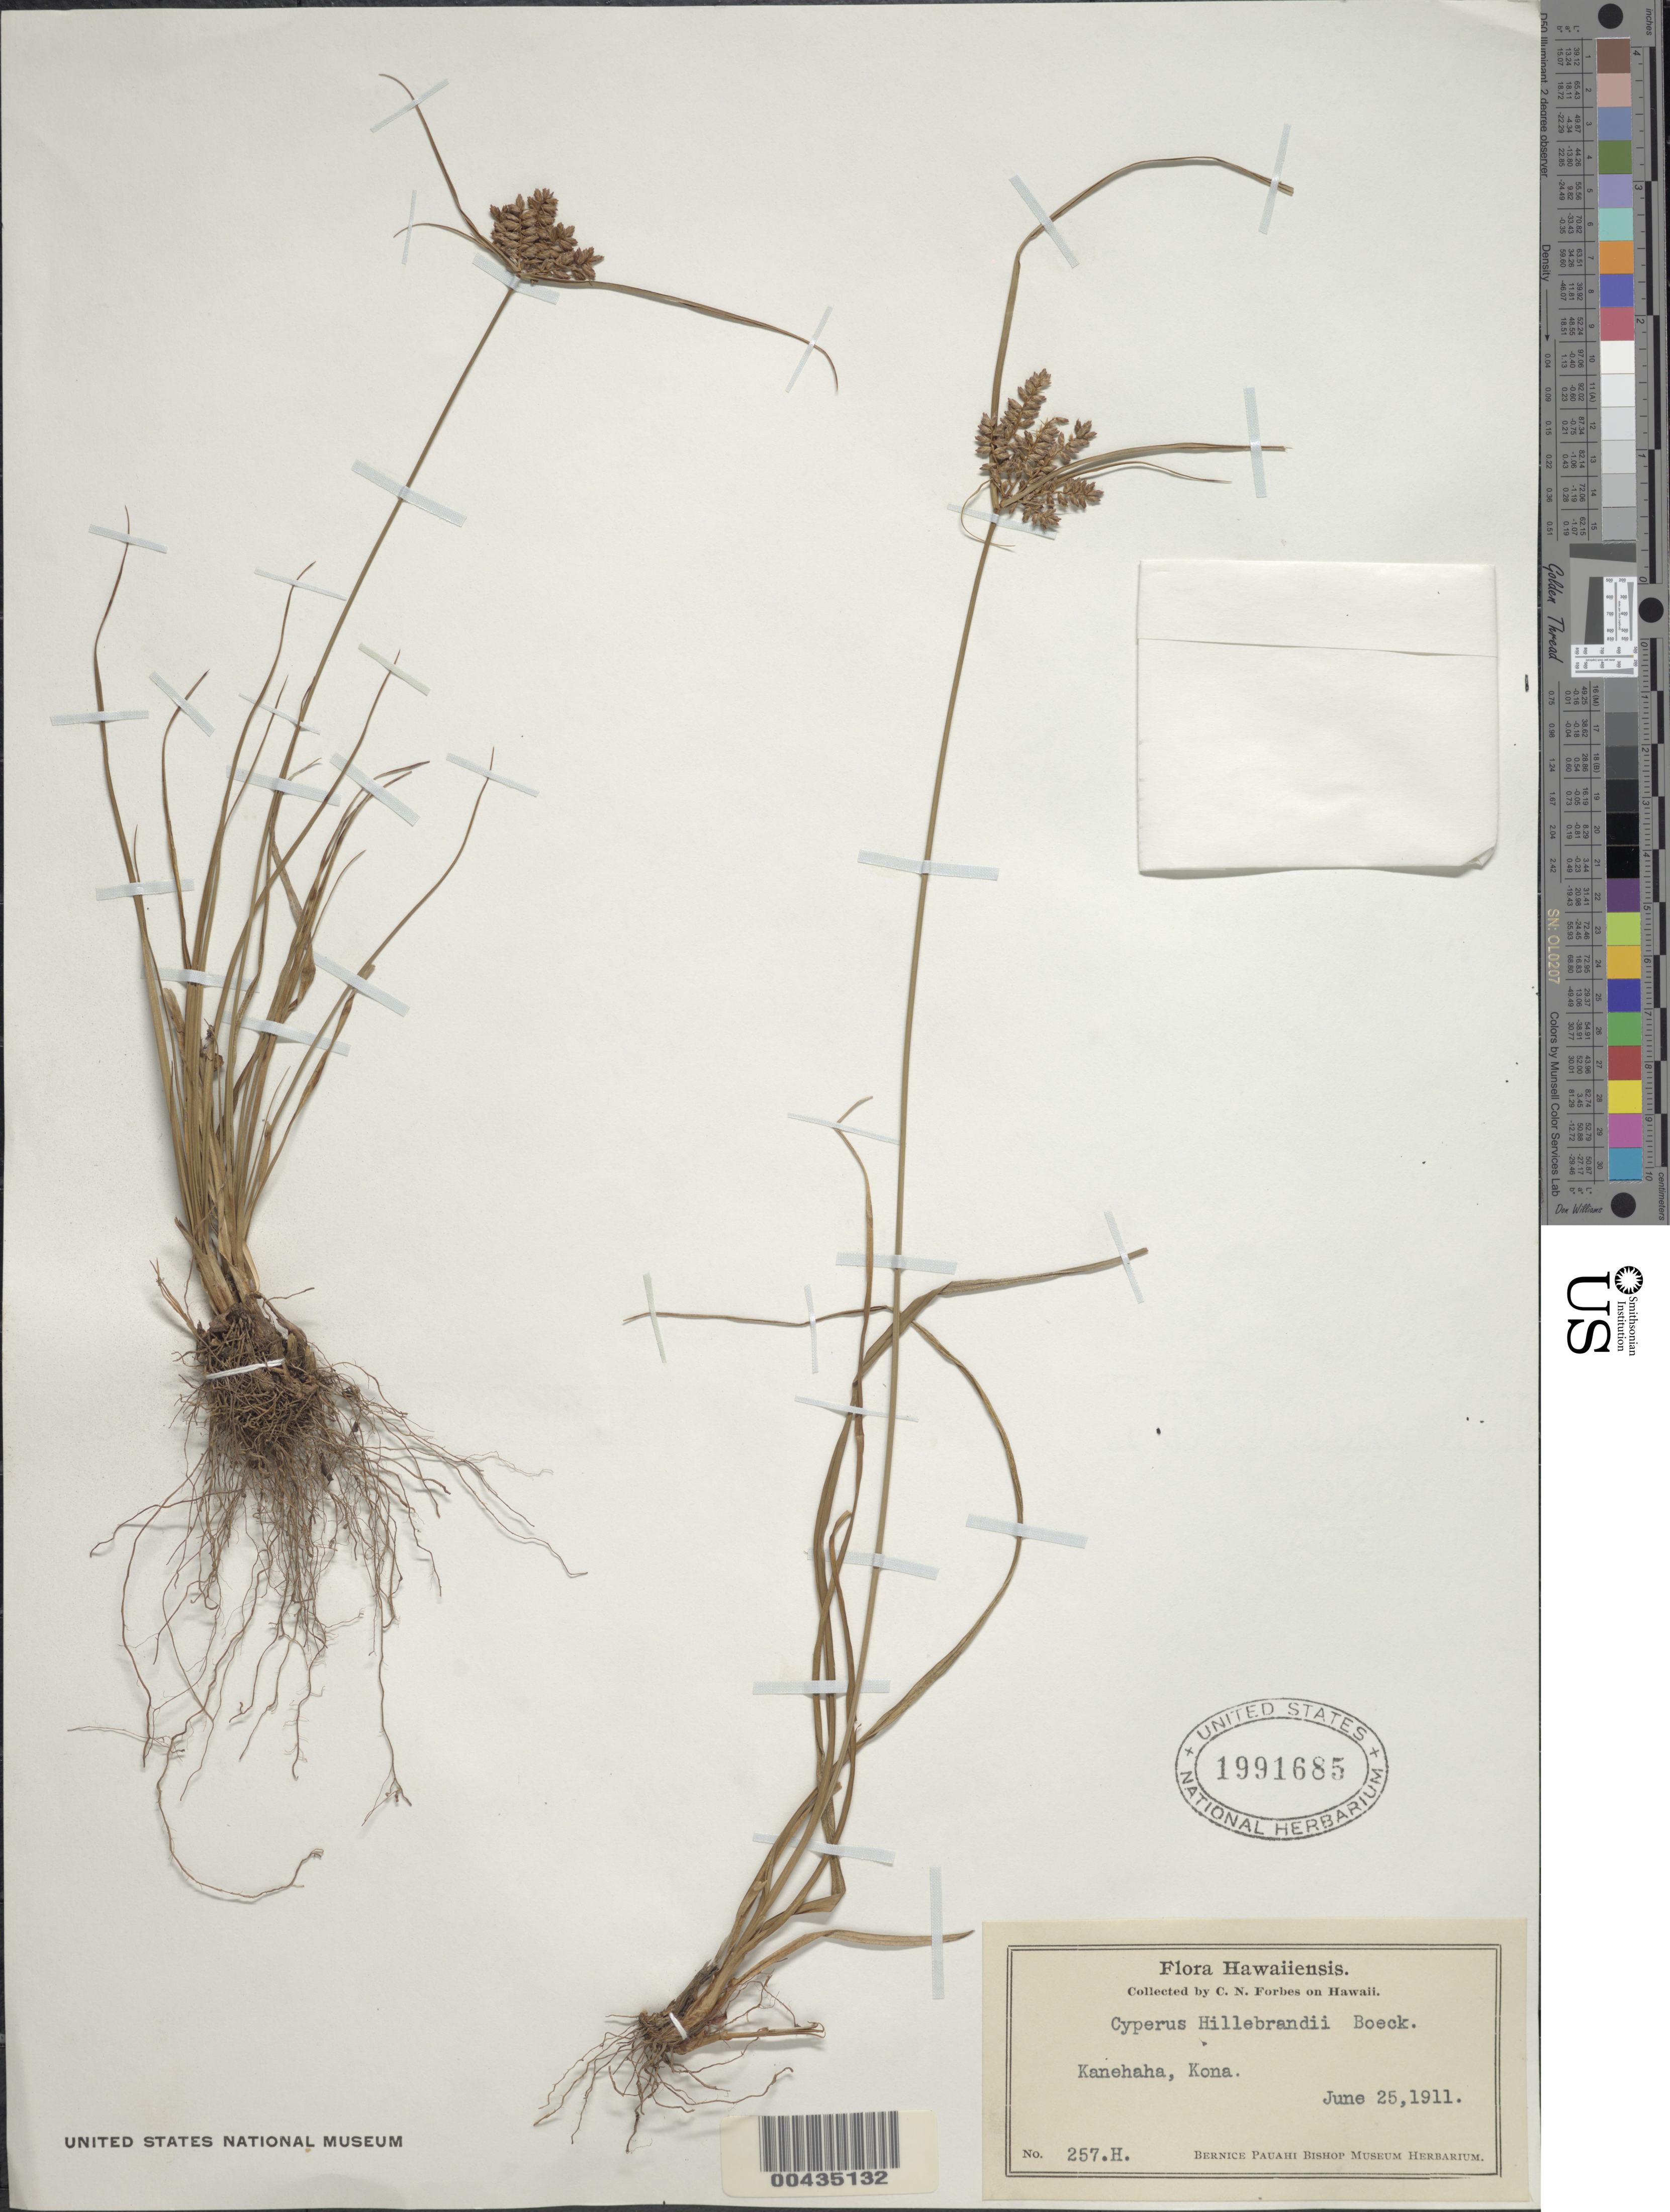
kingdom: Plantae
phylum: Tracheophyta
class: Liliopsida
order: Poales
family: Cyperaceae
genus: Cyperus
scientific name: Cyperus hillebrandii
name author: Boeckeler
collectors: C. N. Forbes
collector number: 257.H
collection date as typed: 25 Jun 1911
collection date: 1911-06-25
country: United States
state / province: Hawaii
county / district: Hawaii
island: Hawaii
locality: Kanehaha, Kona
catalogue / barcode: US 1991685